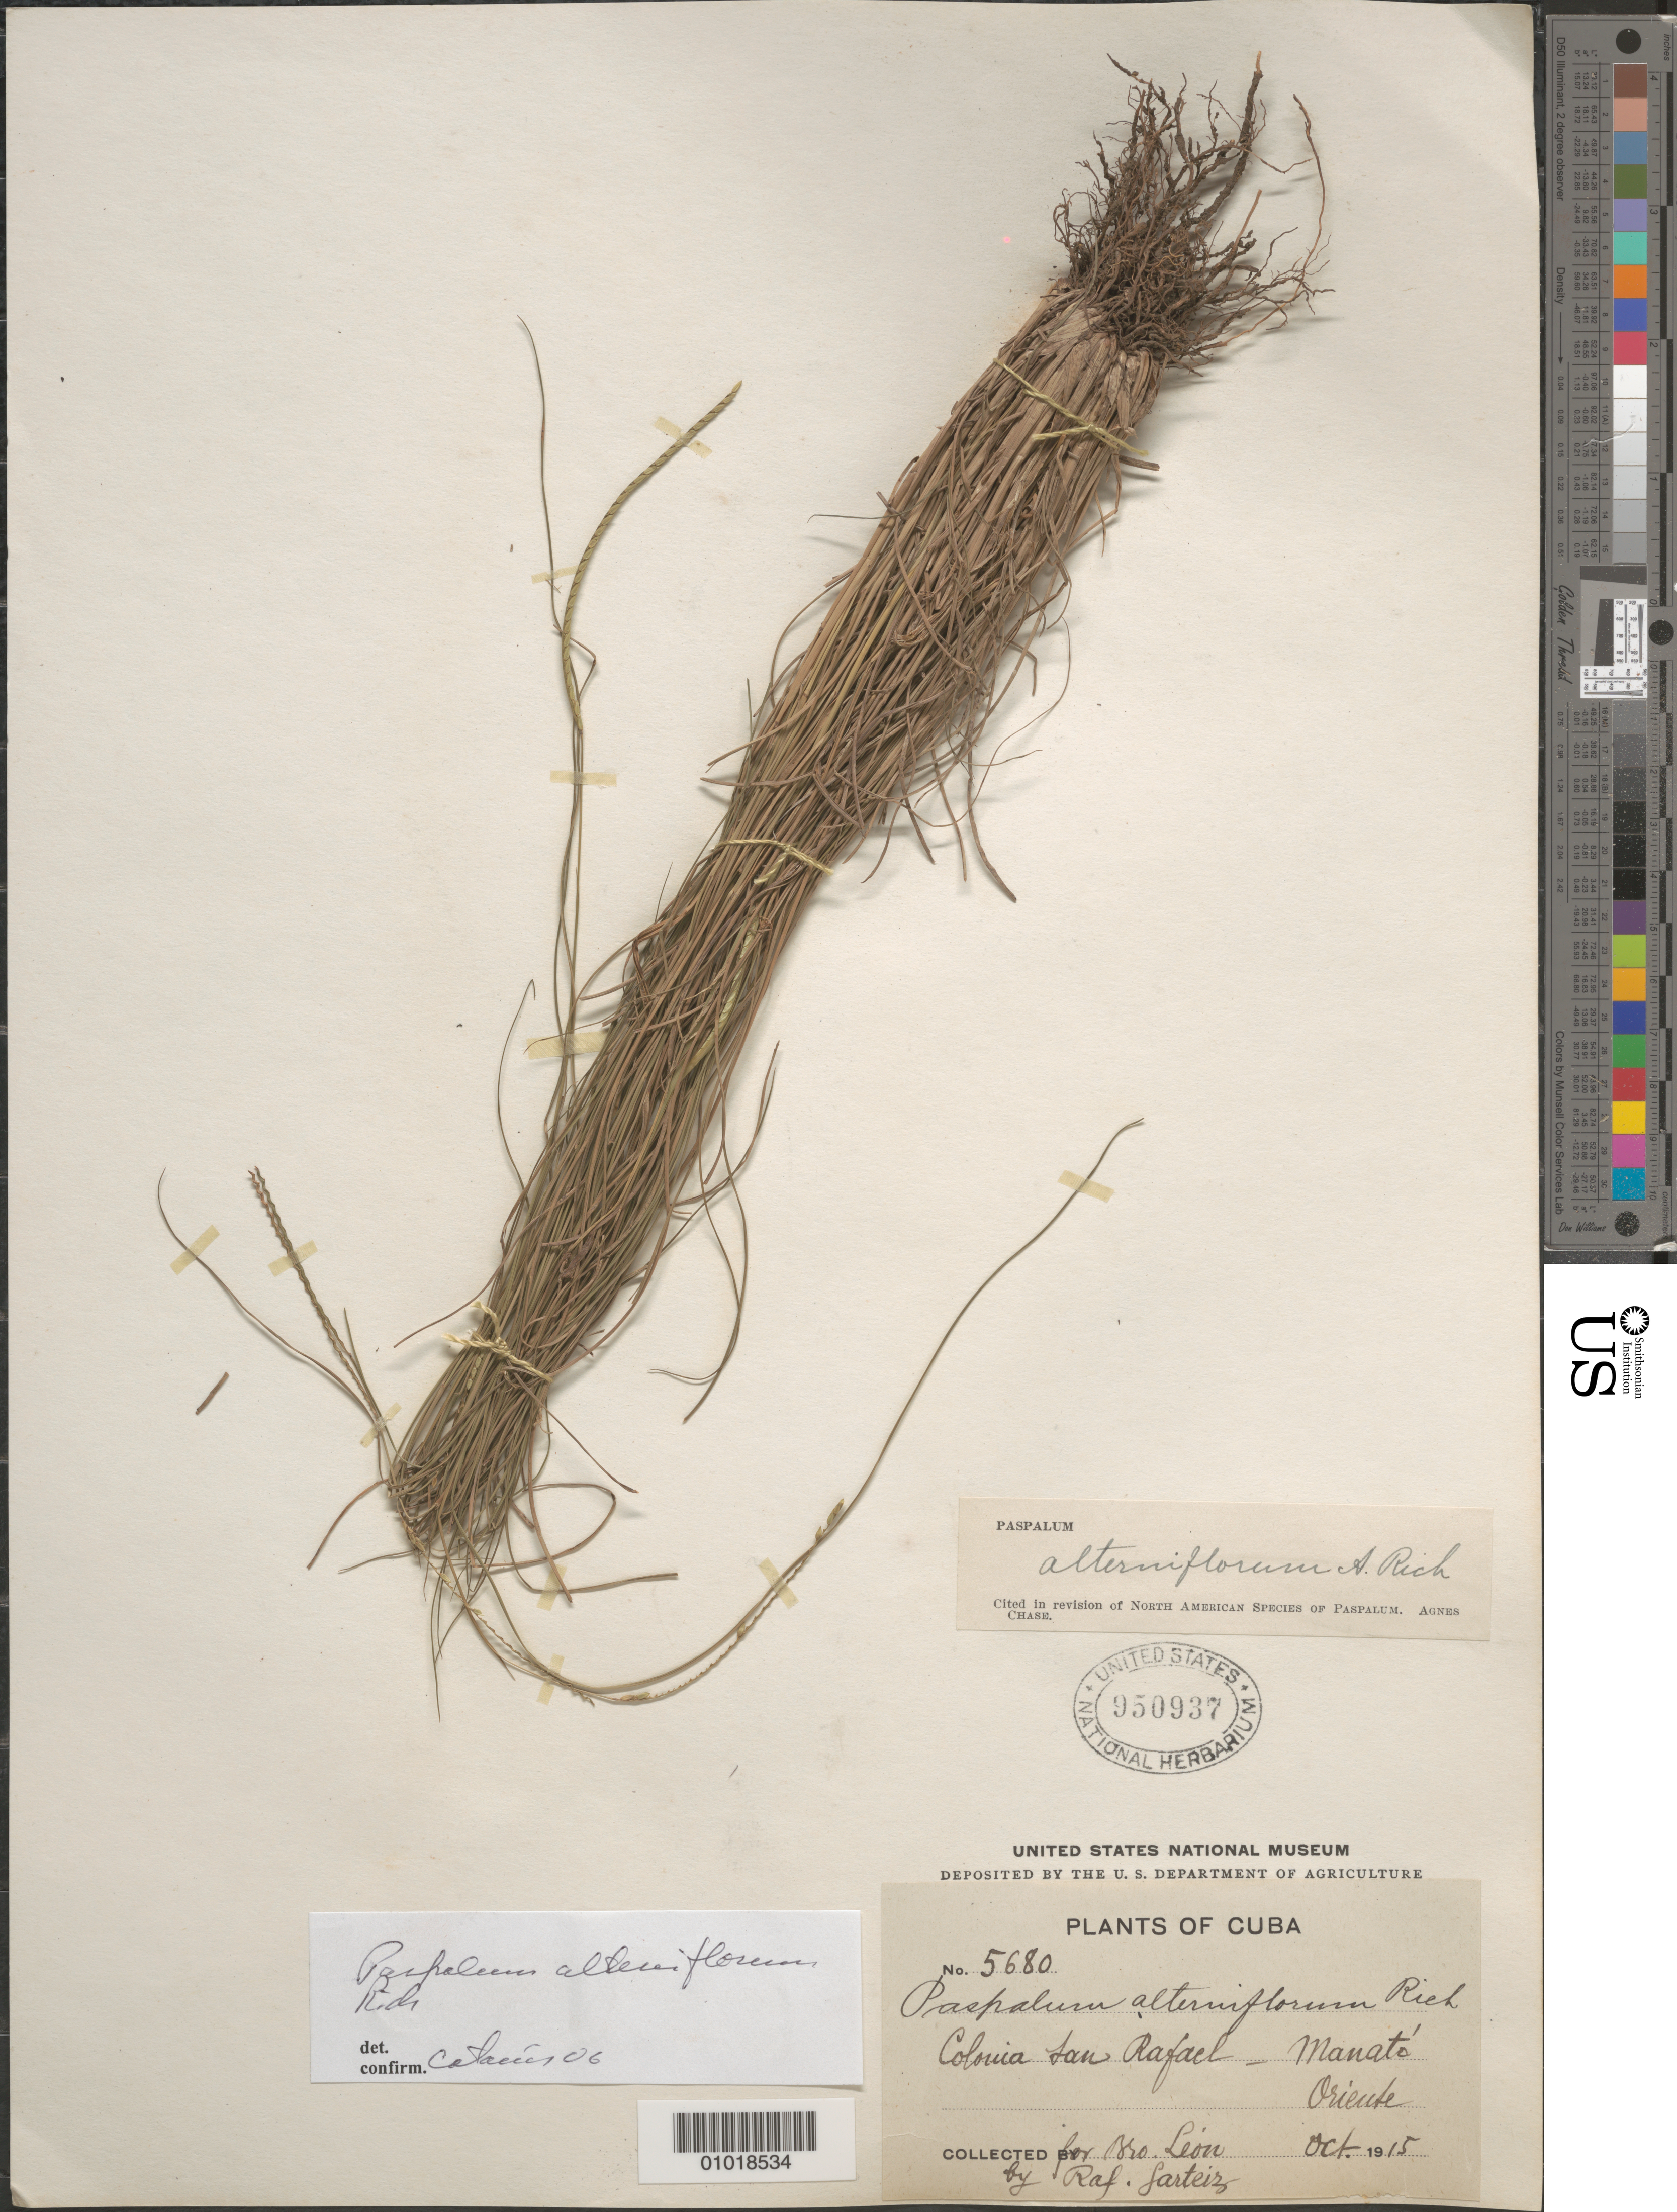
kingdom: Plantae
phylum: Tracheophyta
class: Liliopsida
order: Poales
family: Poaceae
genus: Paspalum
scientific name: Paspalum alterniflorum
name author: A. Rich.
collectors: Bro. León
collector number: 5680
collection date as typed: Oct 1915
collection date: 1915-10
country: Cuba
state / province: Oriente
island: Cuba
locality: Colonia San Rafael, Manato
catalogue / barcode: US 950937